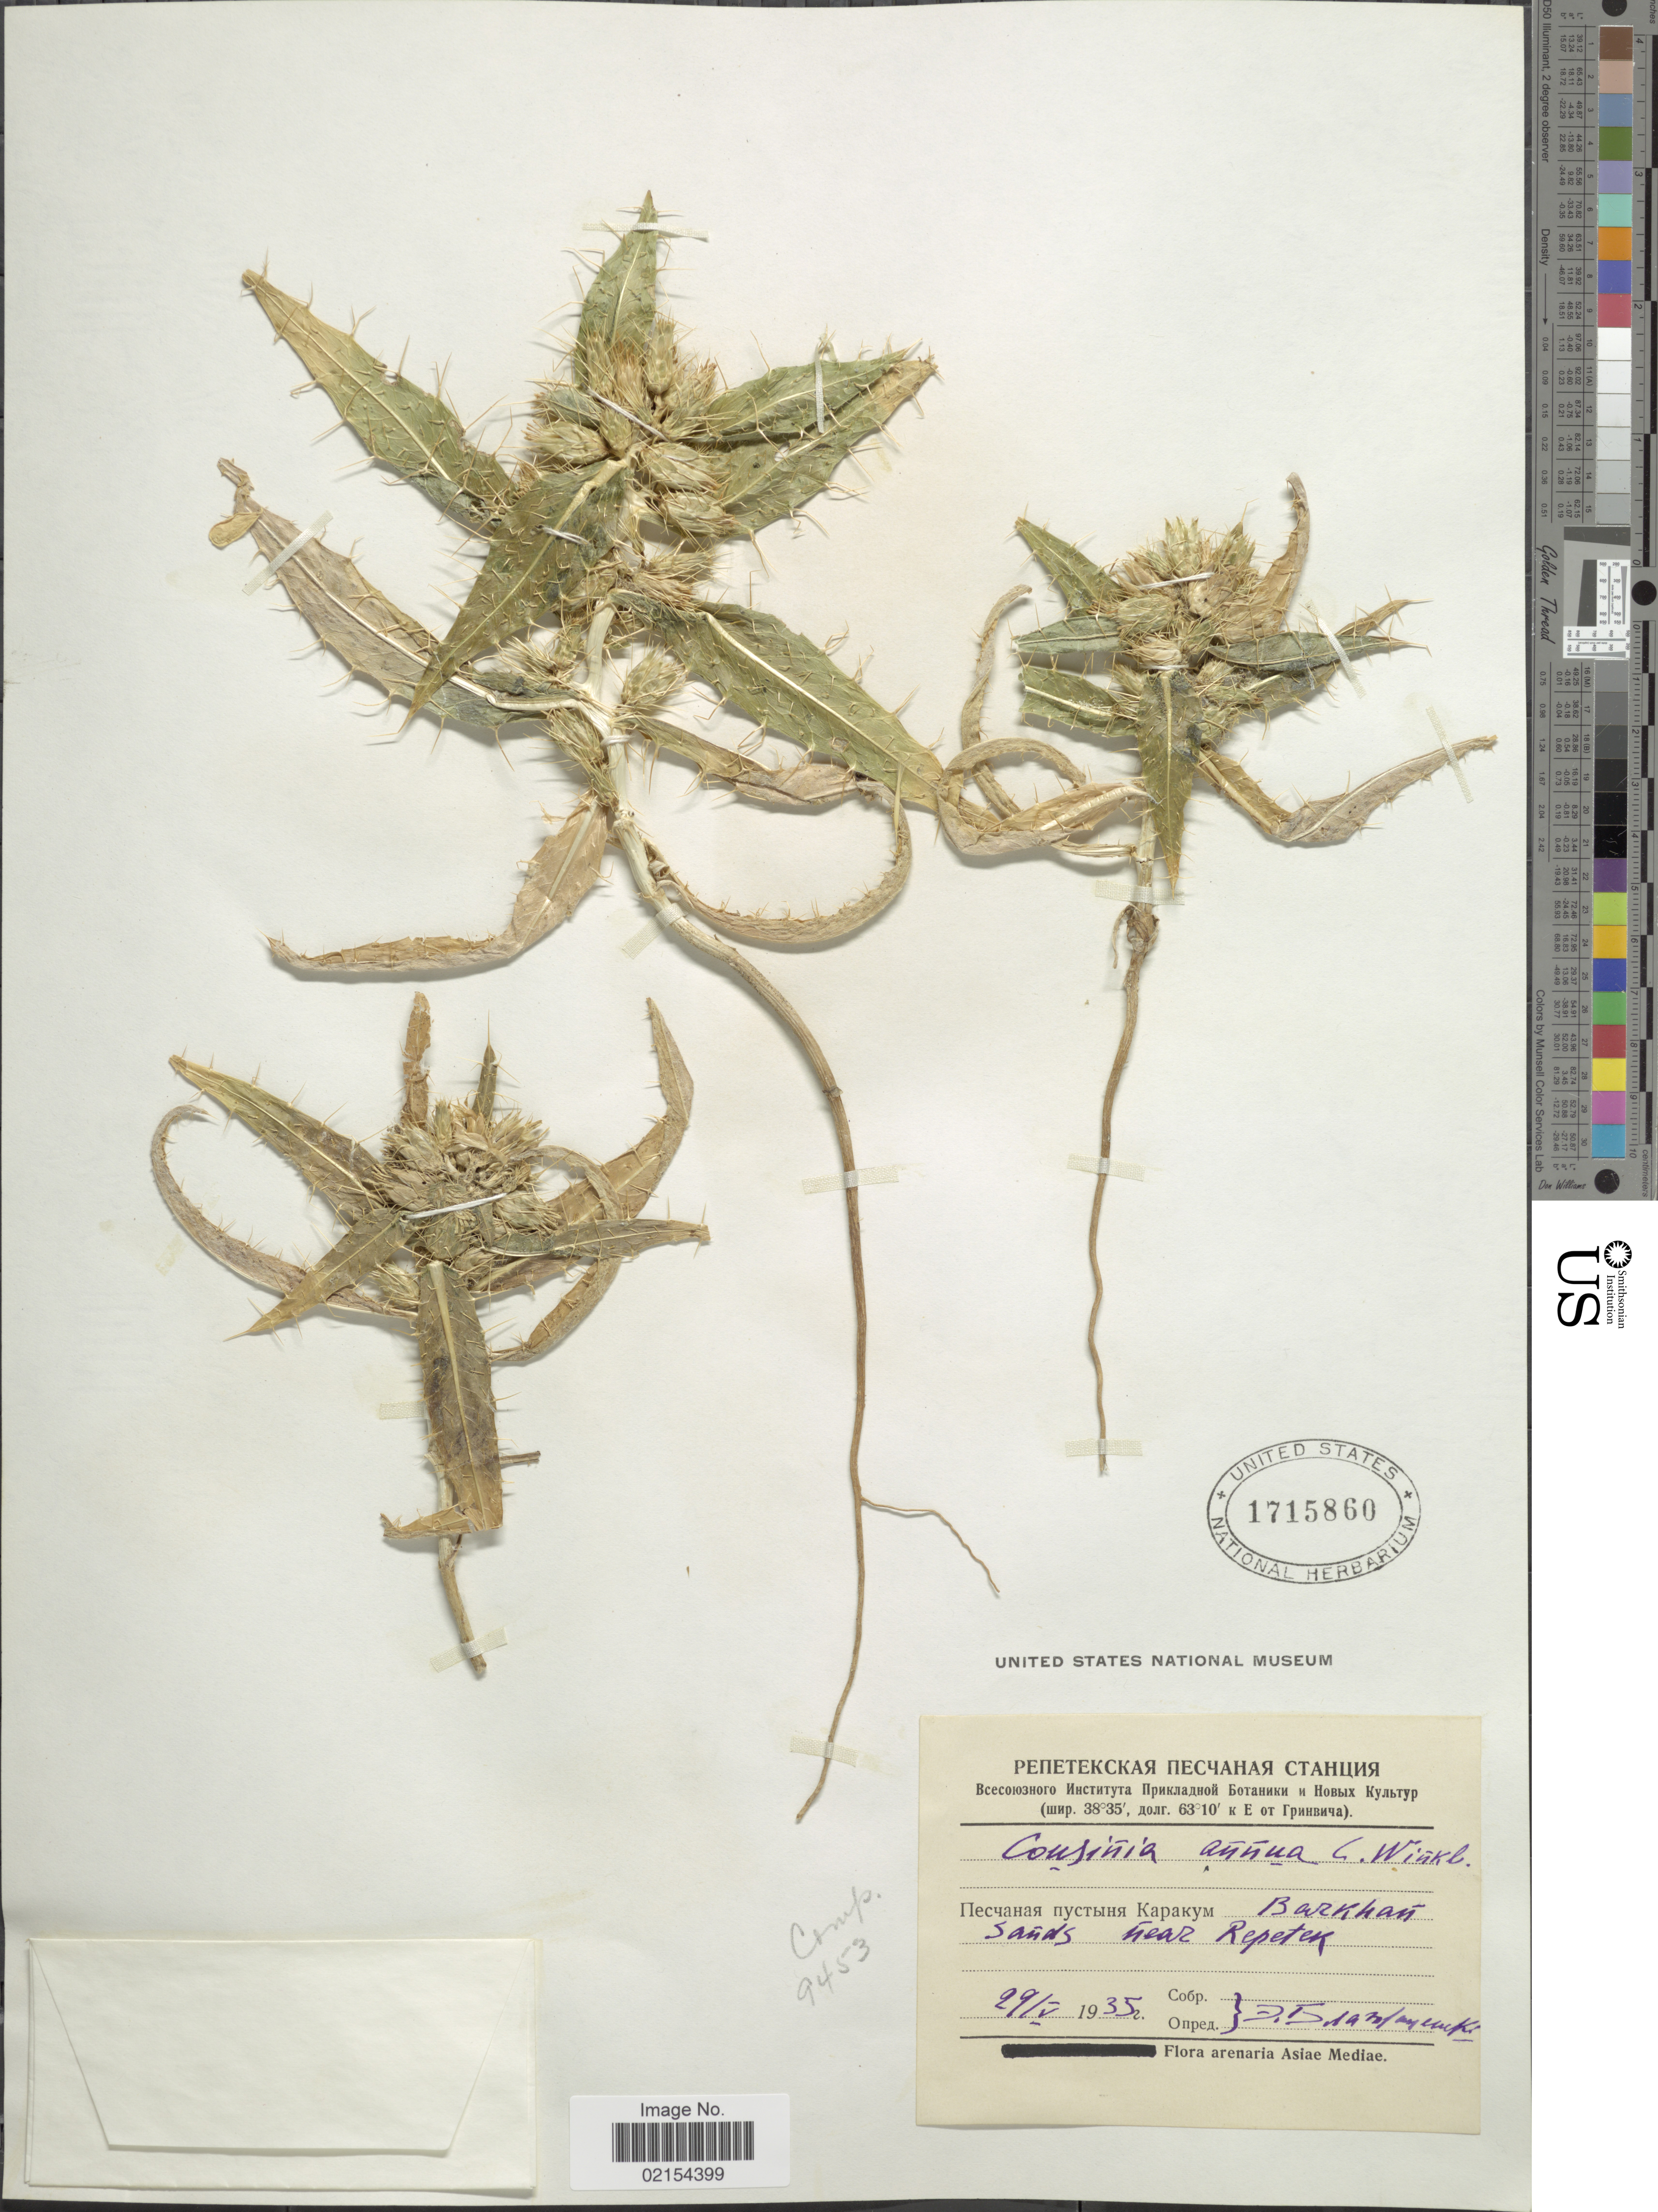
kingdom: Plantae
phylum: Tracheophyta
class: Magnoliopsida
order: Asterales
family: Asteraceae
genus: Lipskyella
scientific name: Lipskyella annua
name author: (C. Winkl.) Juz.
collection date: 1935-05-29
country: Turkmenistan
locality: Barkhan sands near Repetek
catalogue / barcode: US 1715860